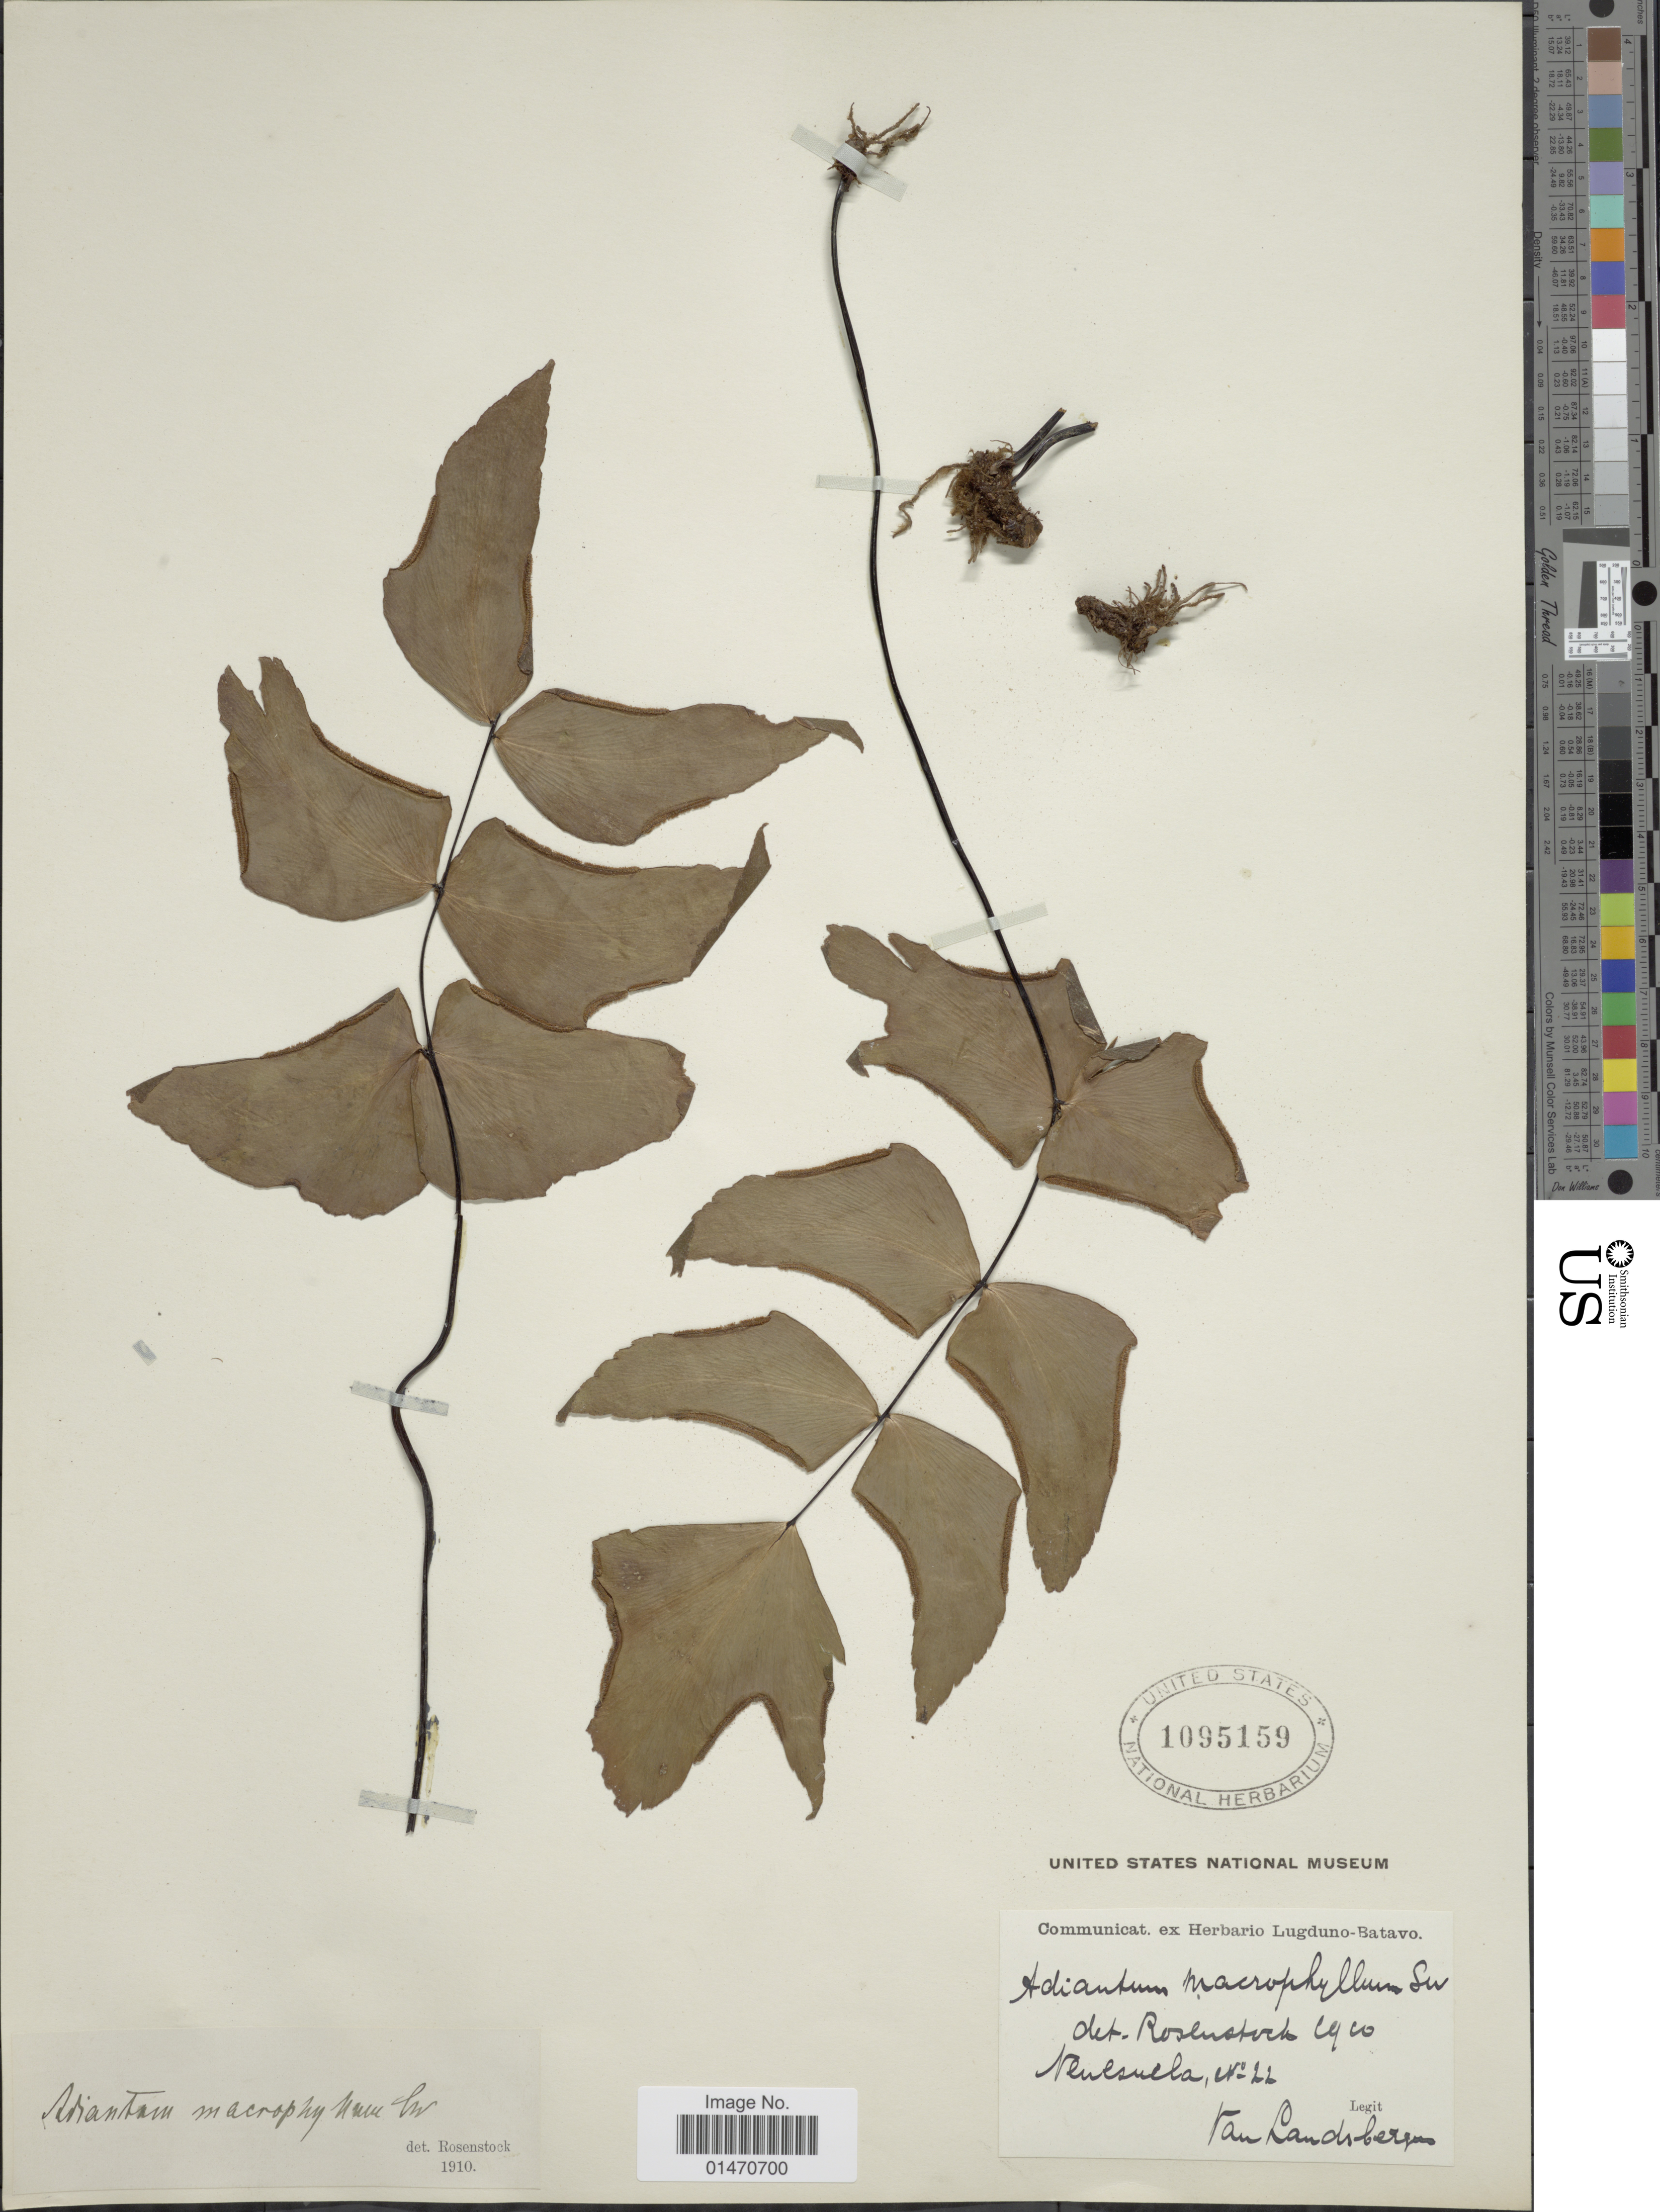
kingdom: Plantae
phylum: Tracheophyta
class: Polypodiopsida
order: Polypodiales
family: Pteridaceae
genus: Adiantum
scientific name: Adiantum macrophyllum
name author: Sw.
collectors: Van Lansberge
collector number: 22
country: Venezuela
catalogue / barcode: US 1095159